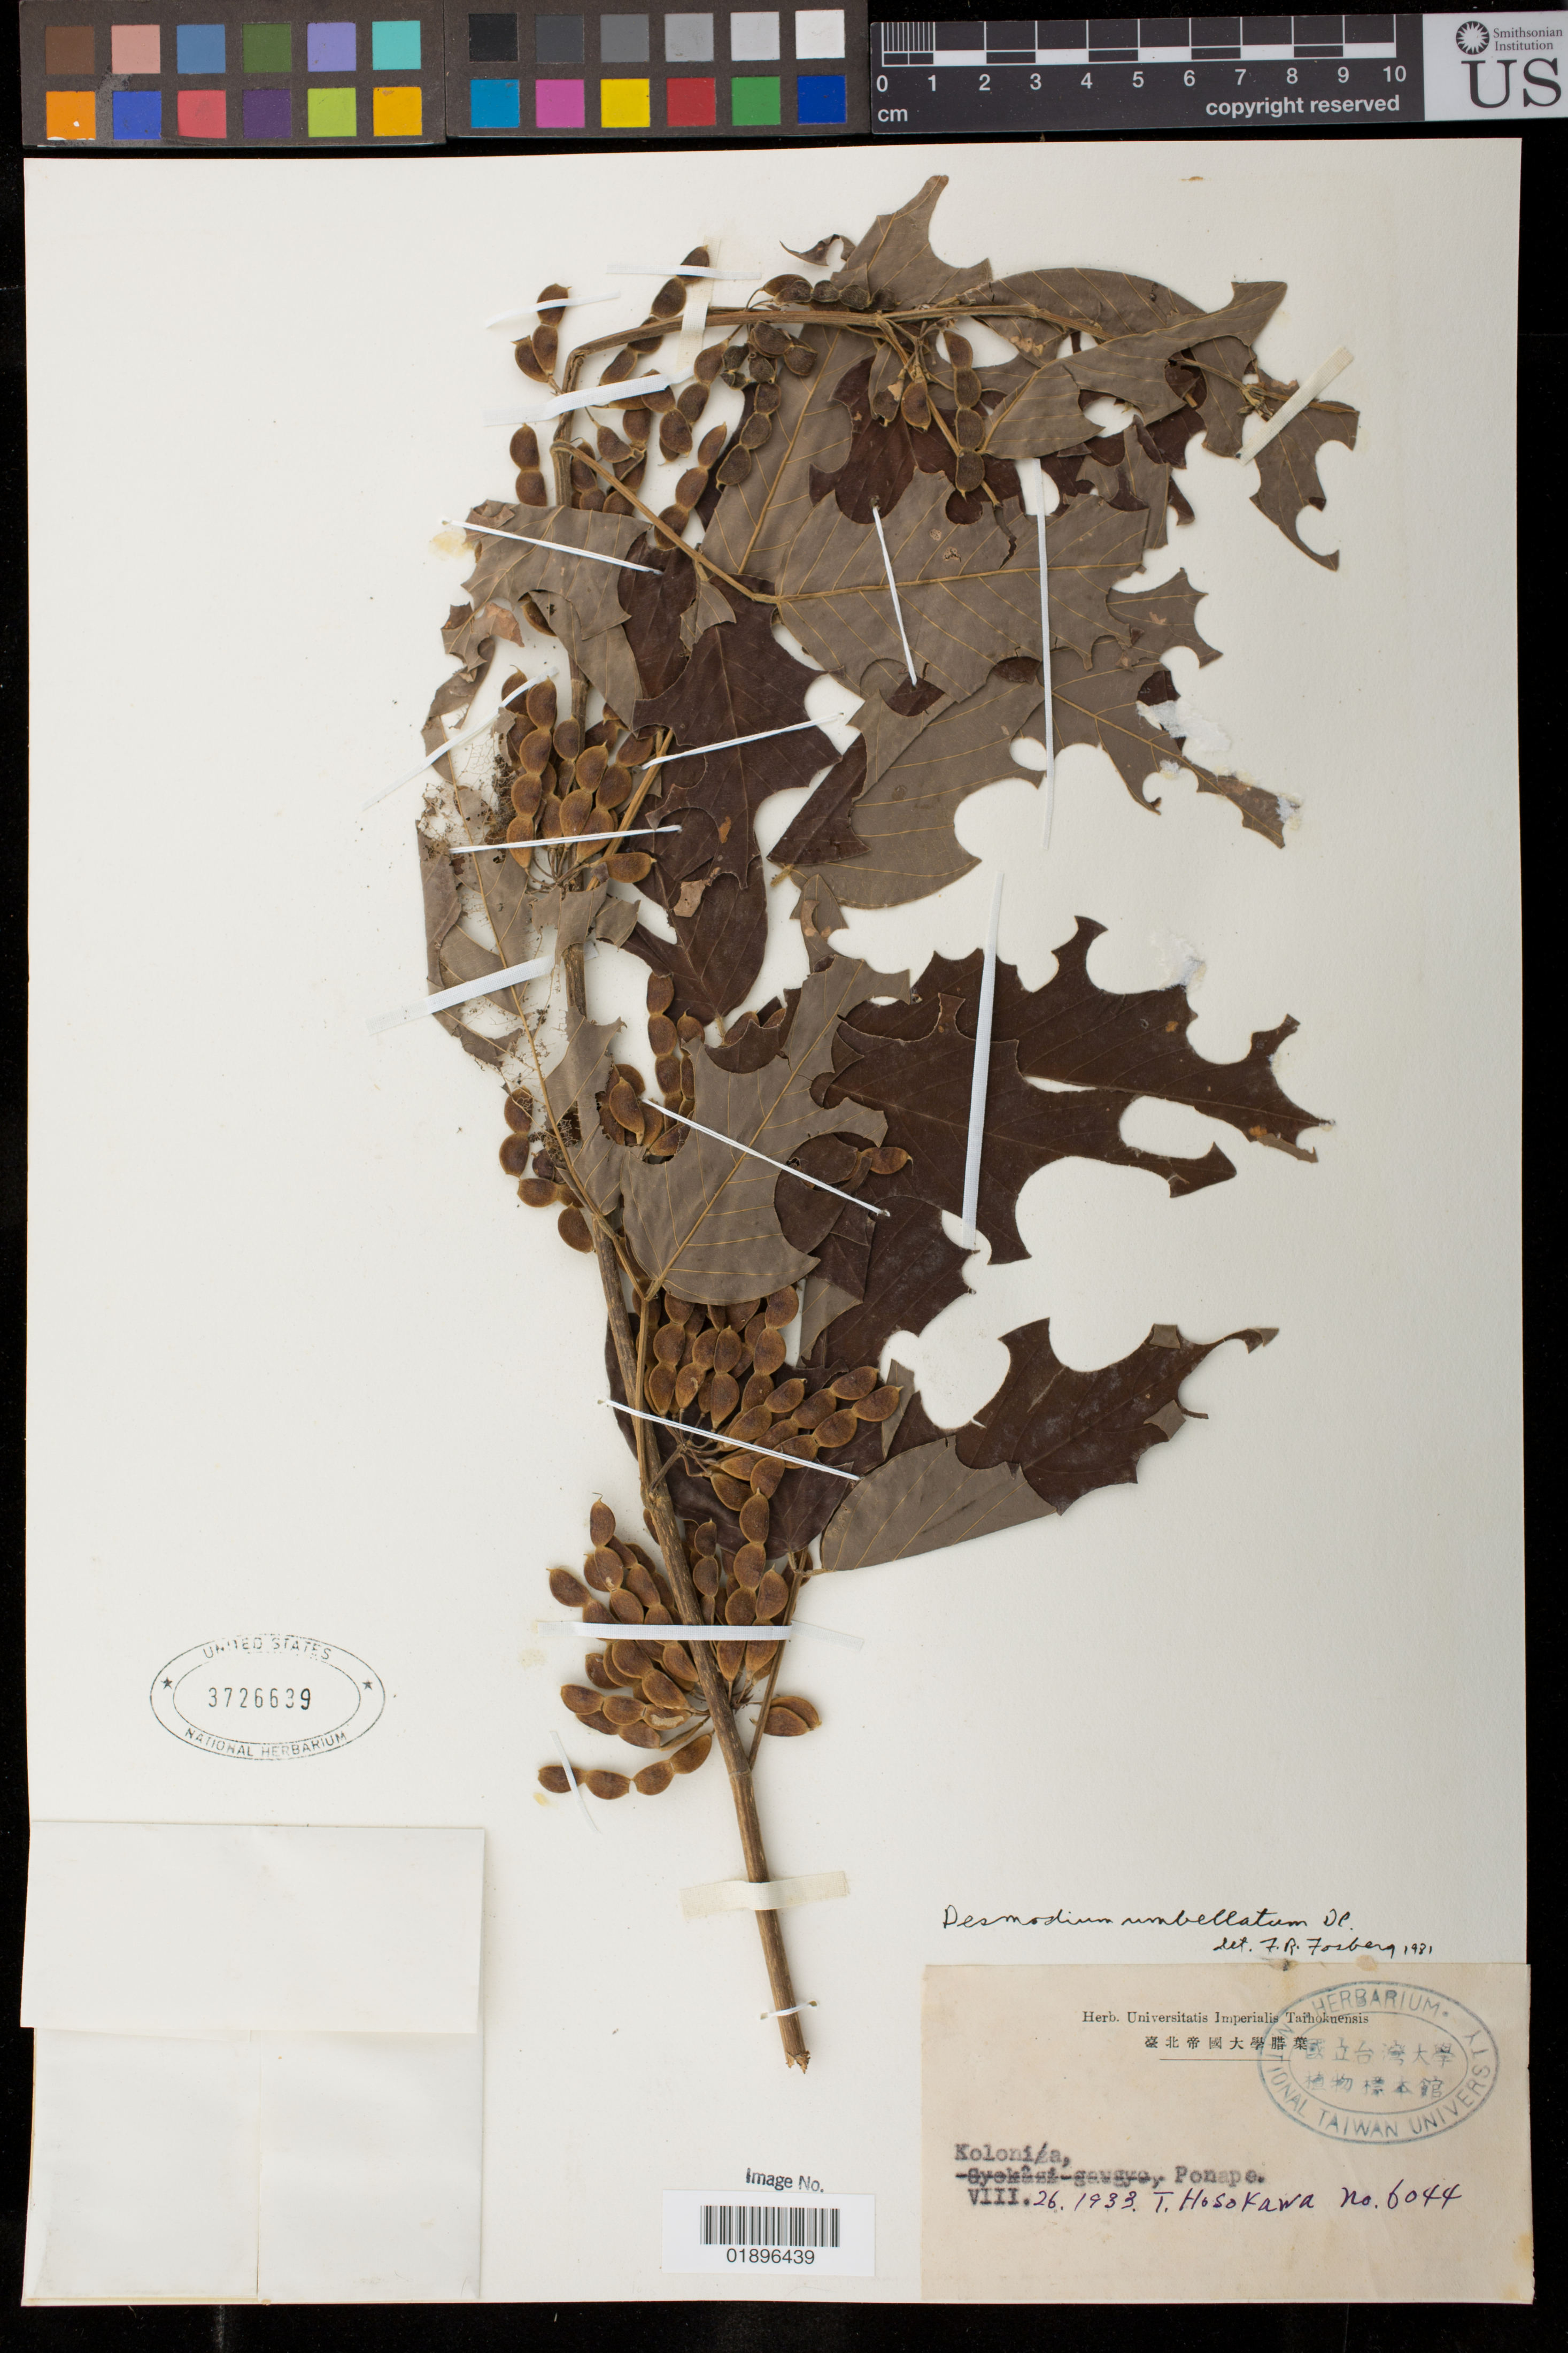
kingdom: Plantae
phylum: Tracheophyta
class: Magnoliopsida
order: Fabales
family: Fabaceae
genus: Dendrolobium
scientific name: Dendrolobium umbellatum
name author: (L.) Benth.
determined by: Strong, M. T., (US), Smithsonian Institution - National Museum of Natural History (UNITED STATES)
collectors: T. Hosokawa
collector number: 6044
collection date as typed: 26 Aug 1933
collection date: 1933-08-26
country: Micronesia, Federated States of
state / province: Pohnpei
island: Pohnpei [Ponape]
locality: Kolonia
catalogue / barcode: US 3726639